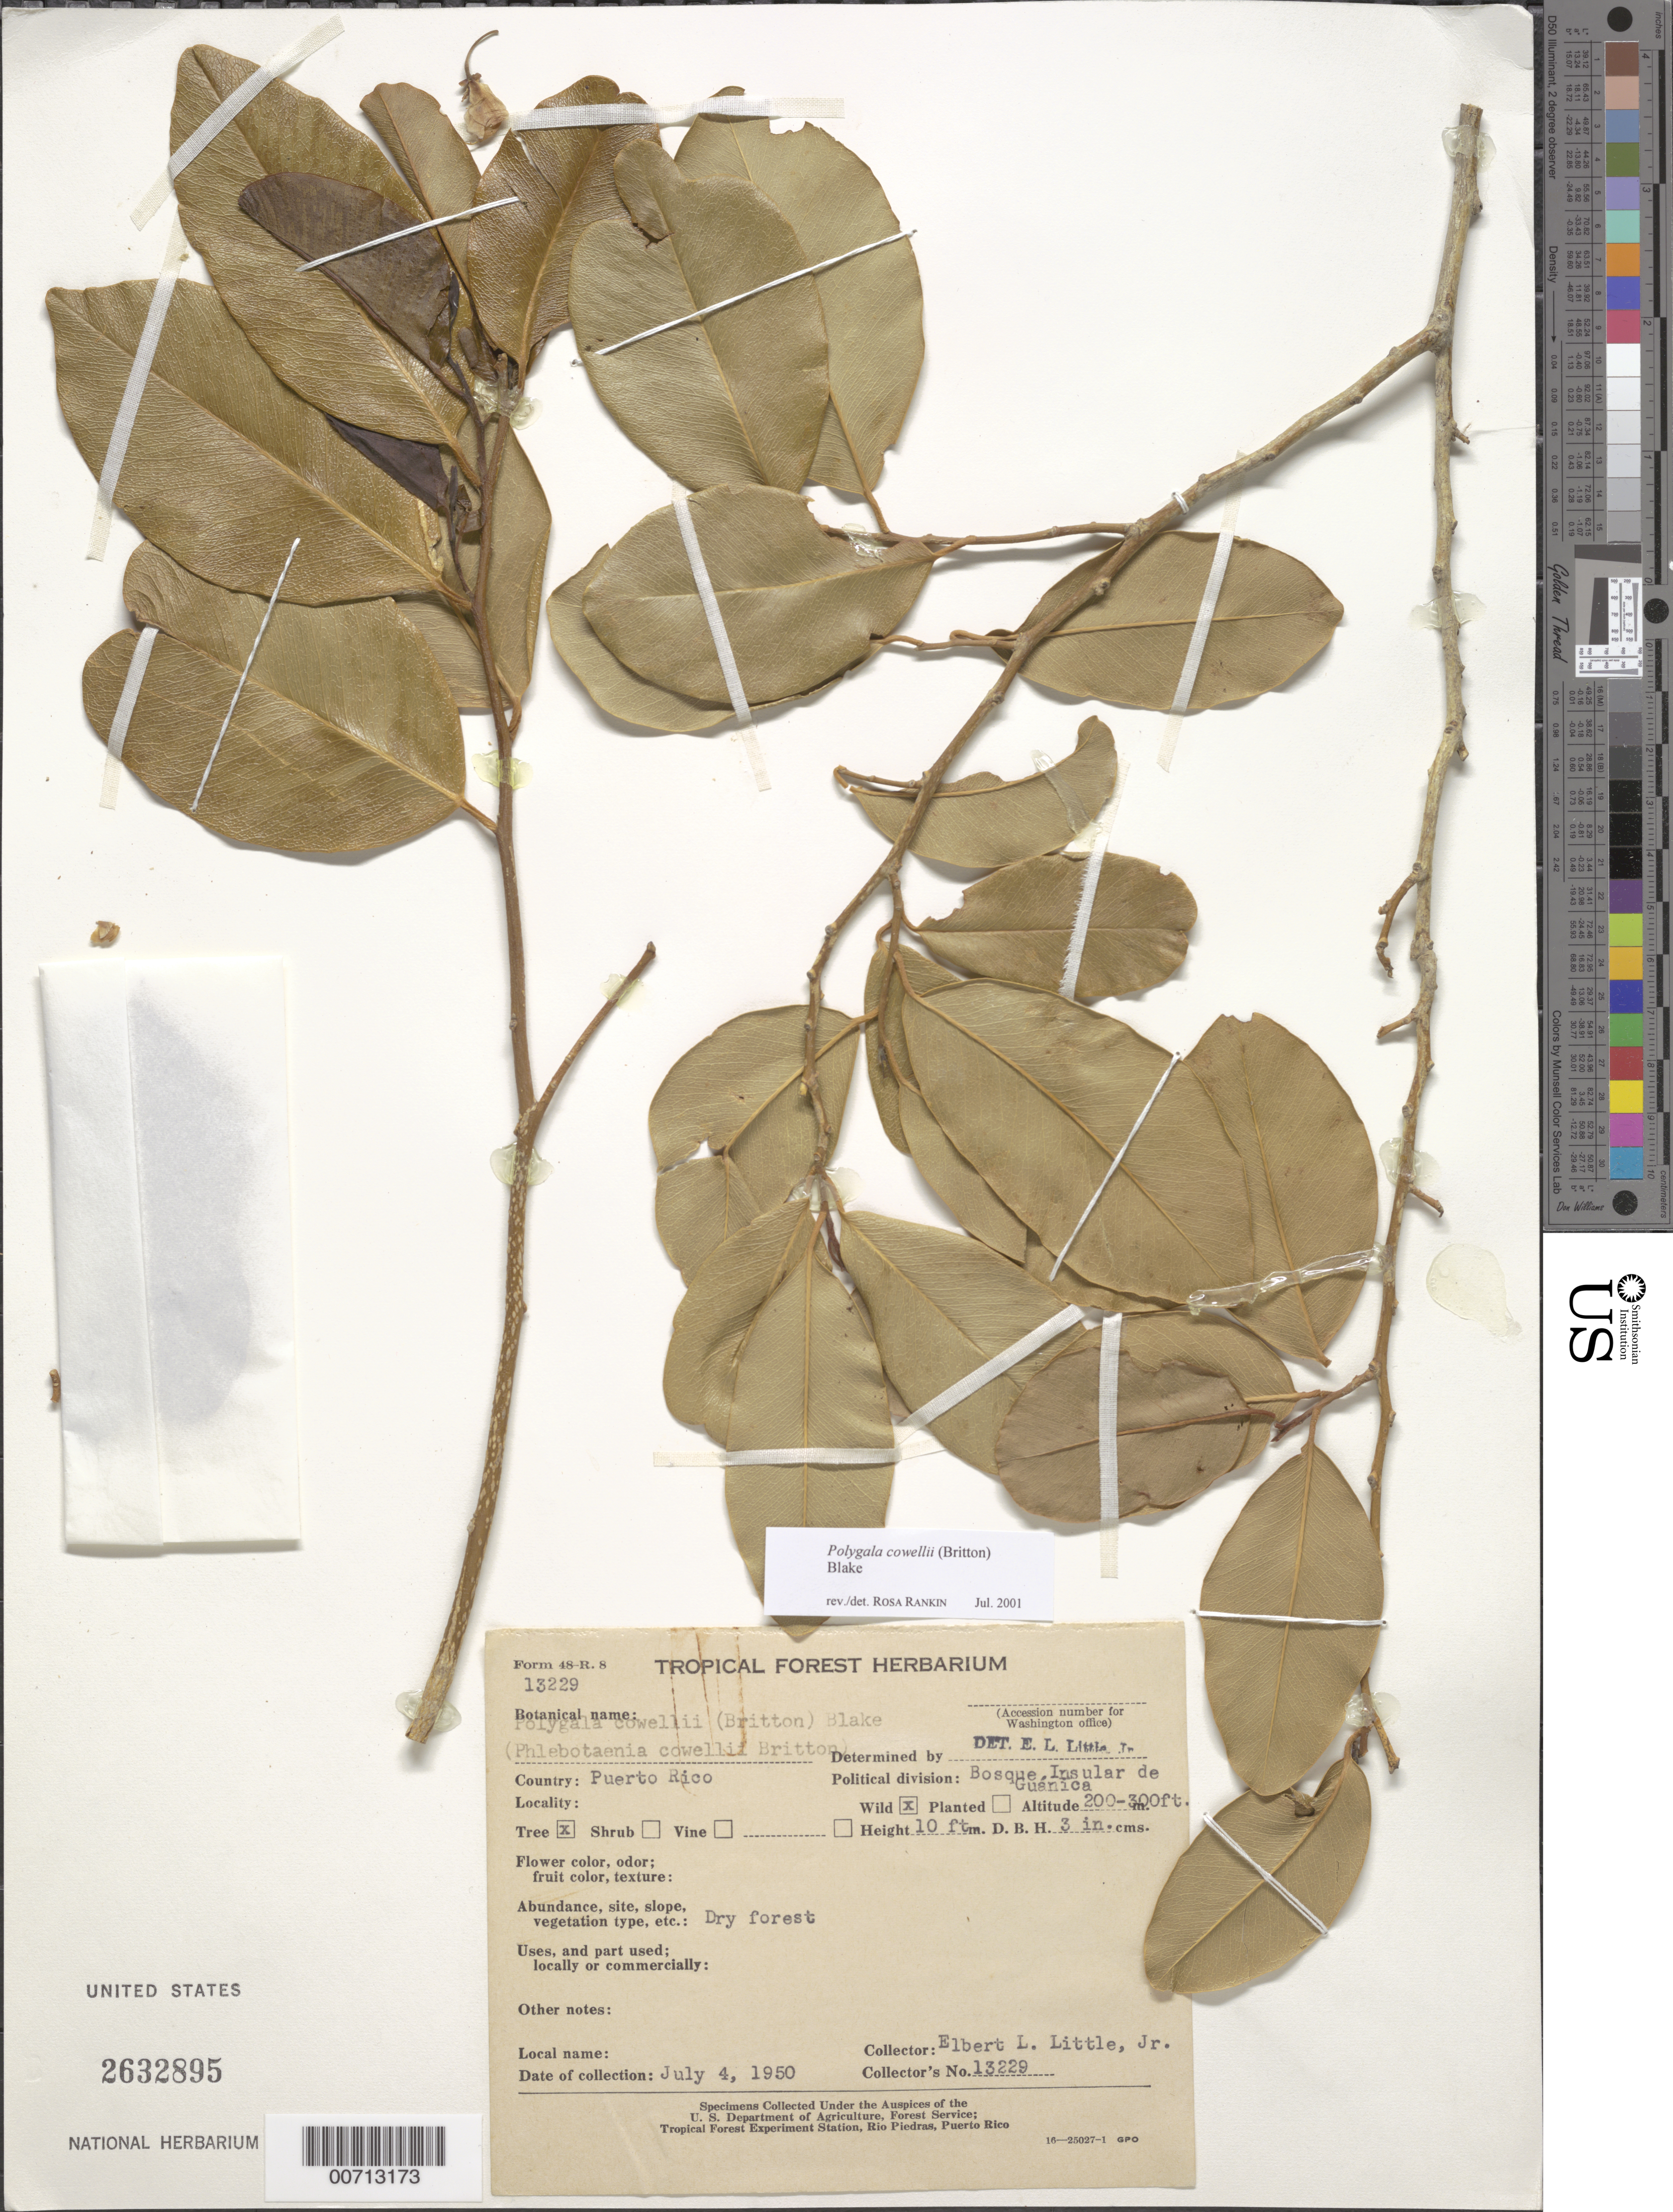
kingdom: Plantae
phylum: Tracheophyta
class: Magnoliopsida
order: Fabales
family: Polygalaceae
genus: Phlebotaenia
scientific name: Phlebotaenia cowellii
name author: Britton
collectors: E. L. Little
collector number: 13229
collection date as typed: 04 Jul 1950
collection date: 1950-07-04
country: Puerto Rico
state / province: Guanica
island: Greater Antilles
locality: Bosque Insular de Guanica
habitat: Dry forest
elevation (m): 61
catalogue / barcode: US 2632895